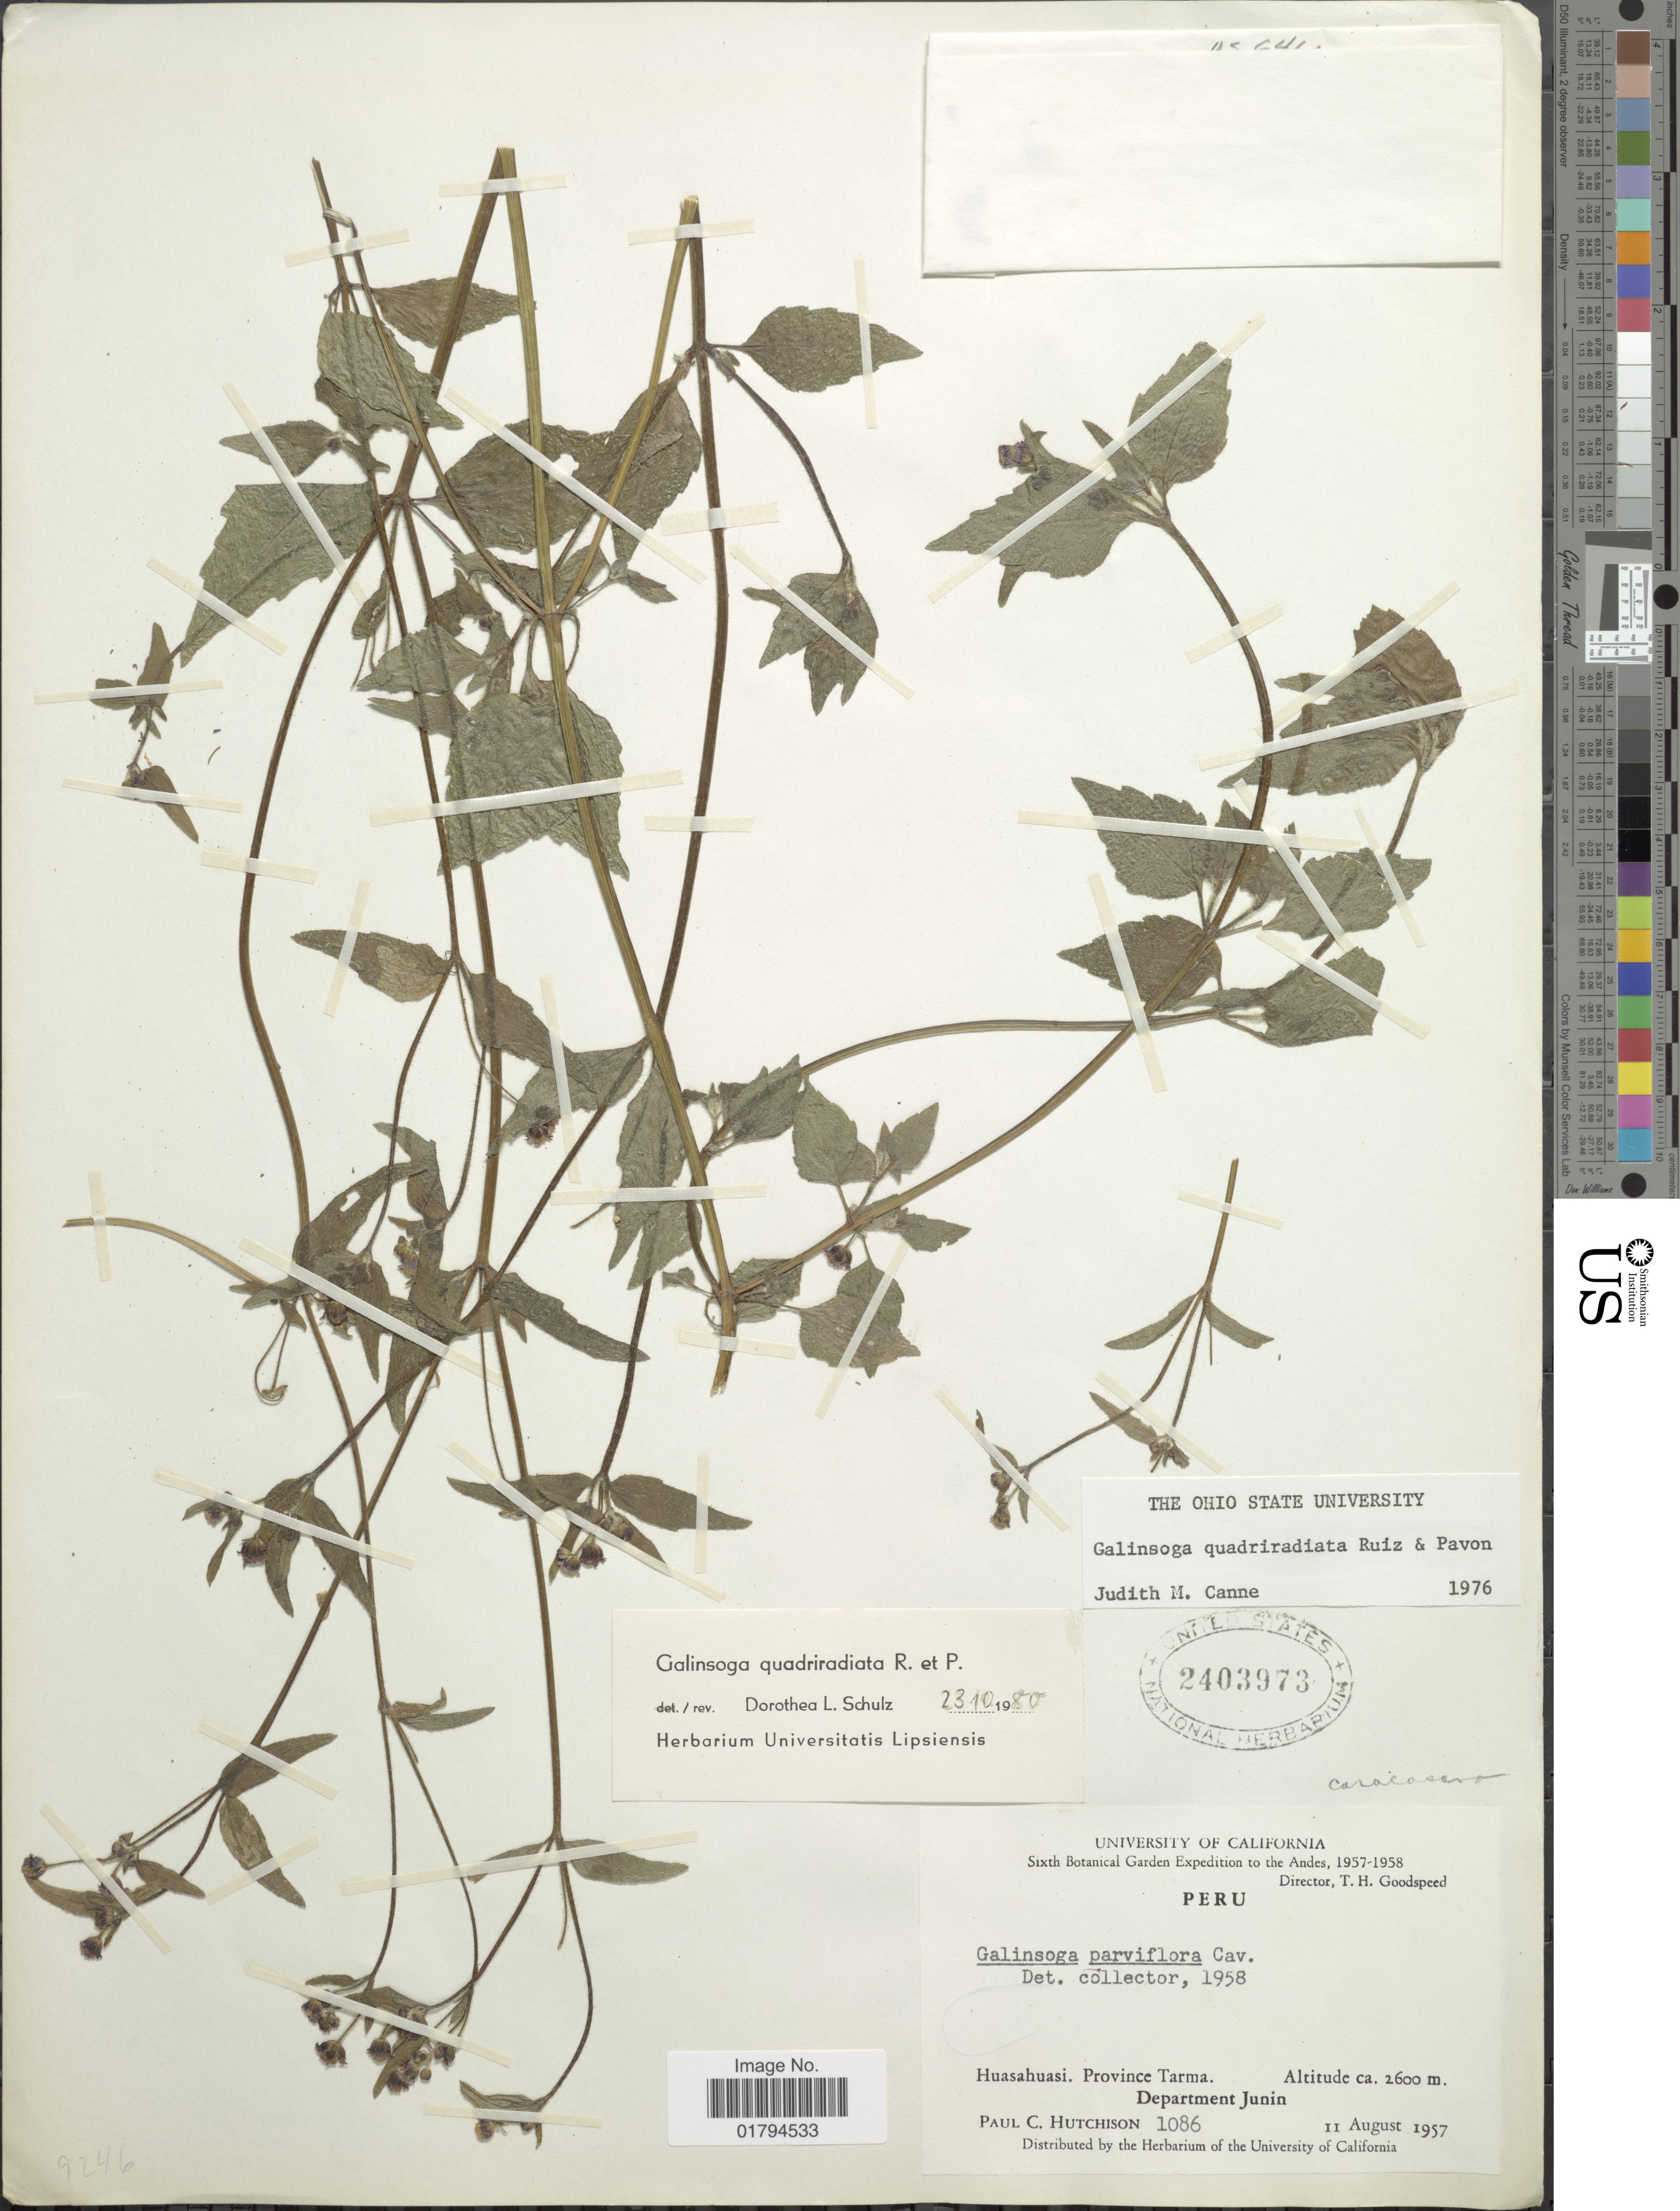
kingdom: Plantae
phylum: Tracheophyta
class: Magnoliopsida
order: Asterales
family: Asteraceae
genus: Galinsoga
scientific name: Galinsoga quadriradiata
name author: Ruiz & Pav.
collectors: P. C. Hutchison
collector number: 1086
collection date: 1957-08-11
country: Peru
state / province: Junín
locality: Huasahuasi, Province Tarma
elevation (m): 2600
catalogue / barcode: US 2403973